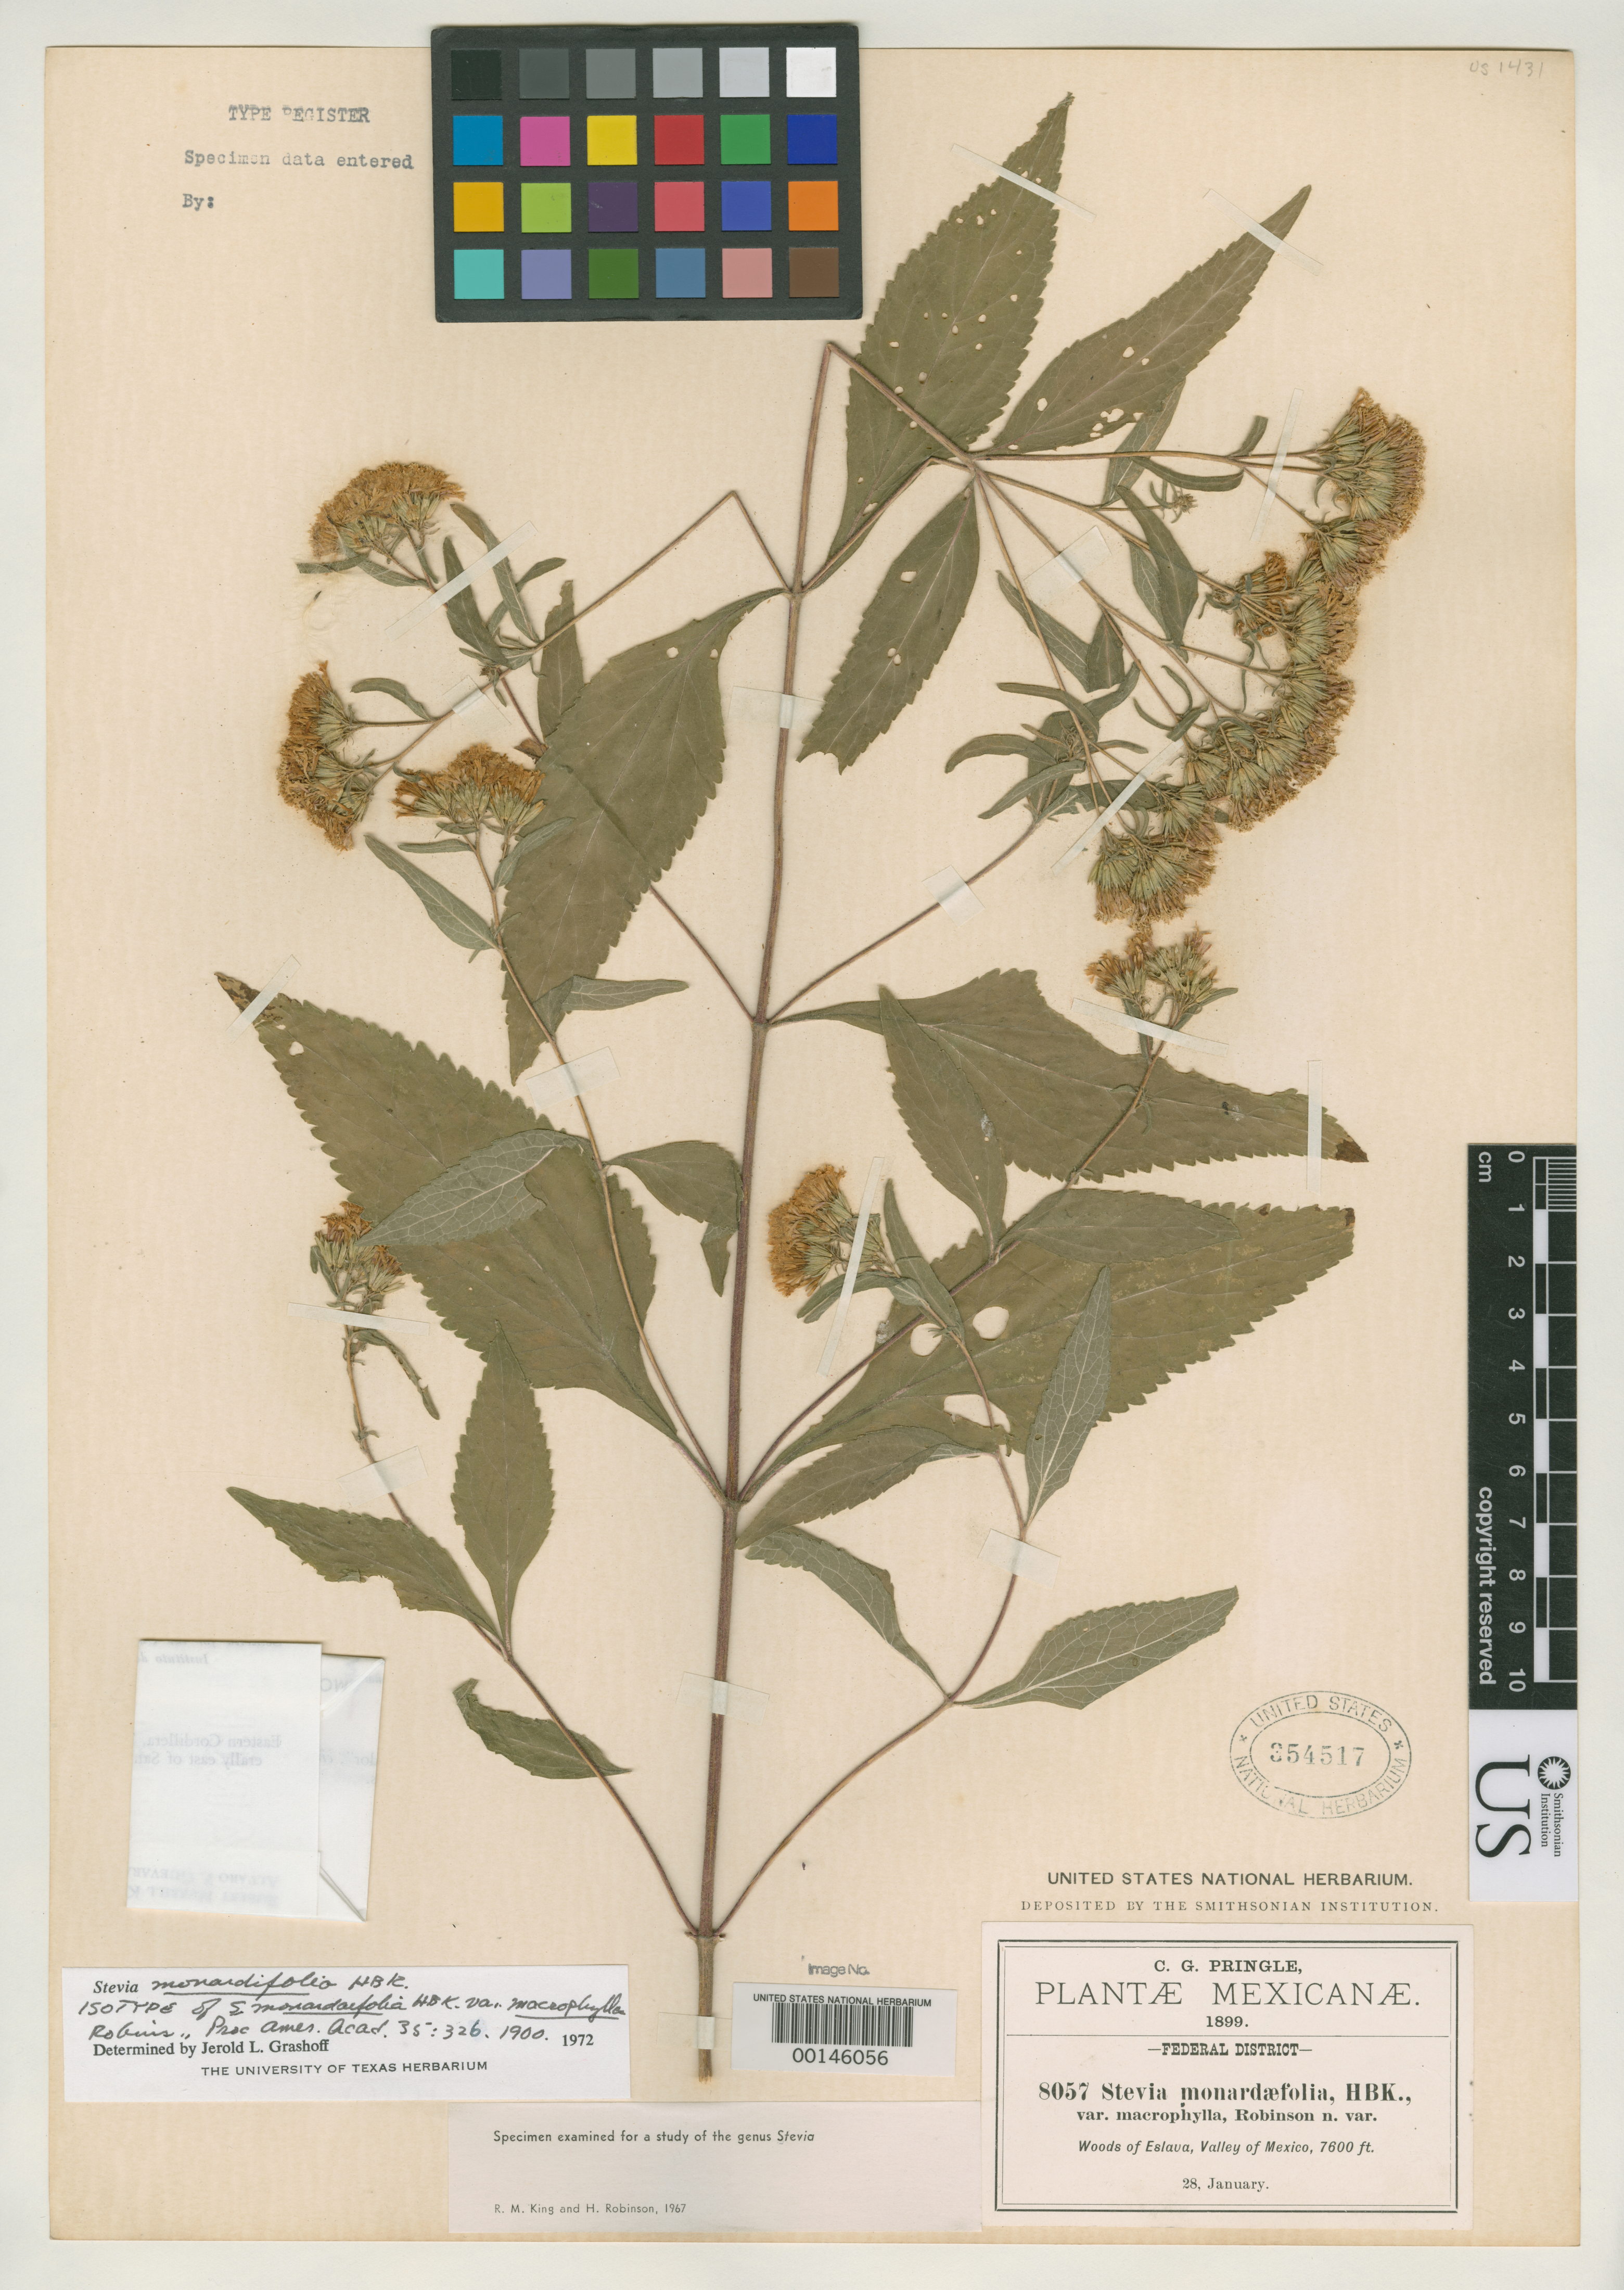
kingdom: Plantae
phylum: Tracheophyta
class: Magnoliopsida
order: Asterales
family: Asteraceae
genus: Stevia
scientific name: Stevia monardifolia var. macrophylla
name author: B.L. Rob.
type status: Syntype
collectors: C. G. Pringle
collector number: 8057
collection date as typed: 28 Jan 1899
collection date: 1899-01-28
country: Mexico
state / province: Distrito Federal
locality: Valley of Mexico.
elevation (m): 2350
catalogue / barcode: US 354517